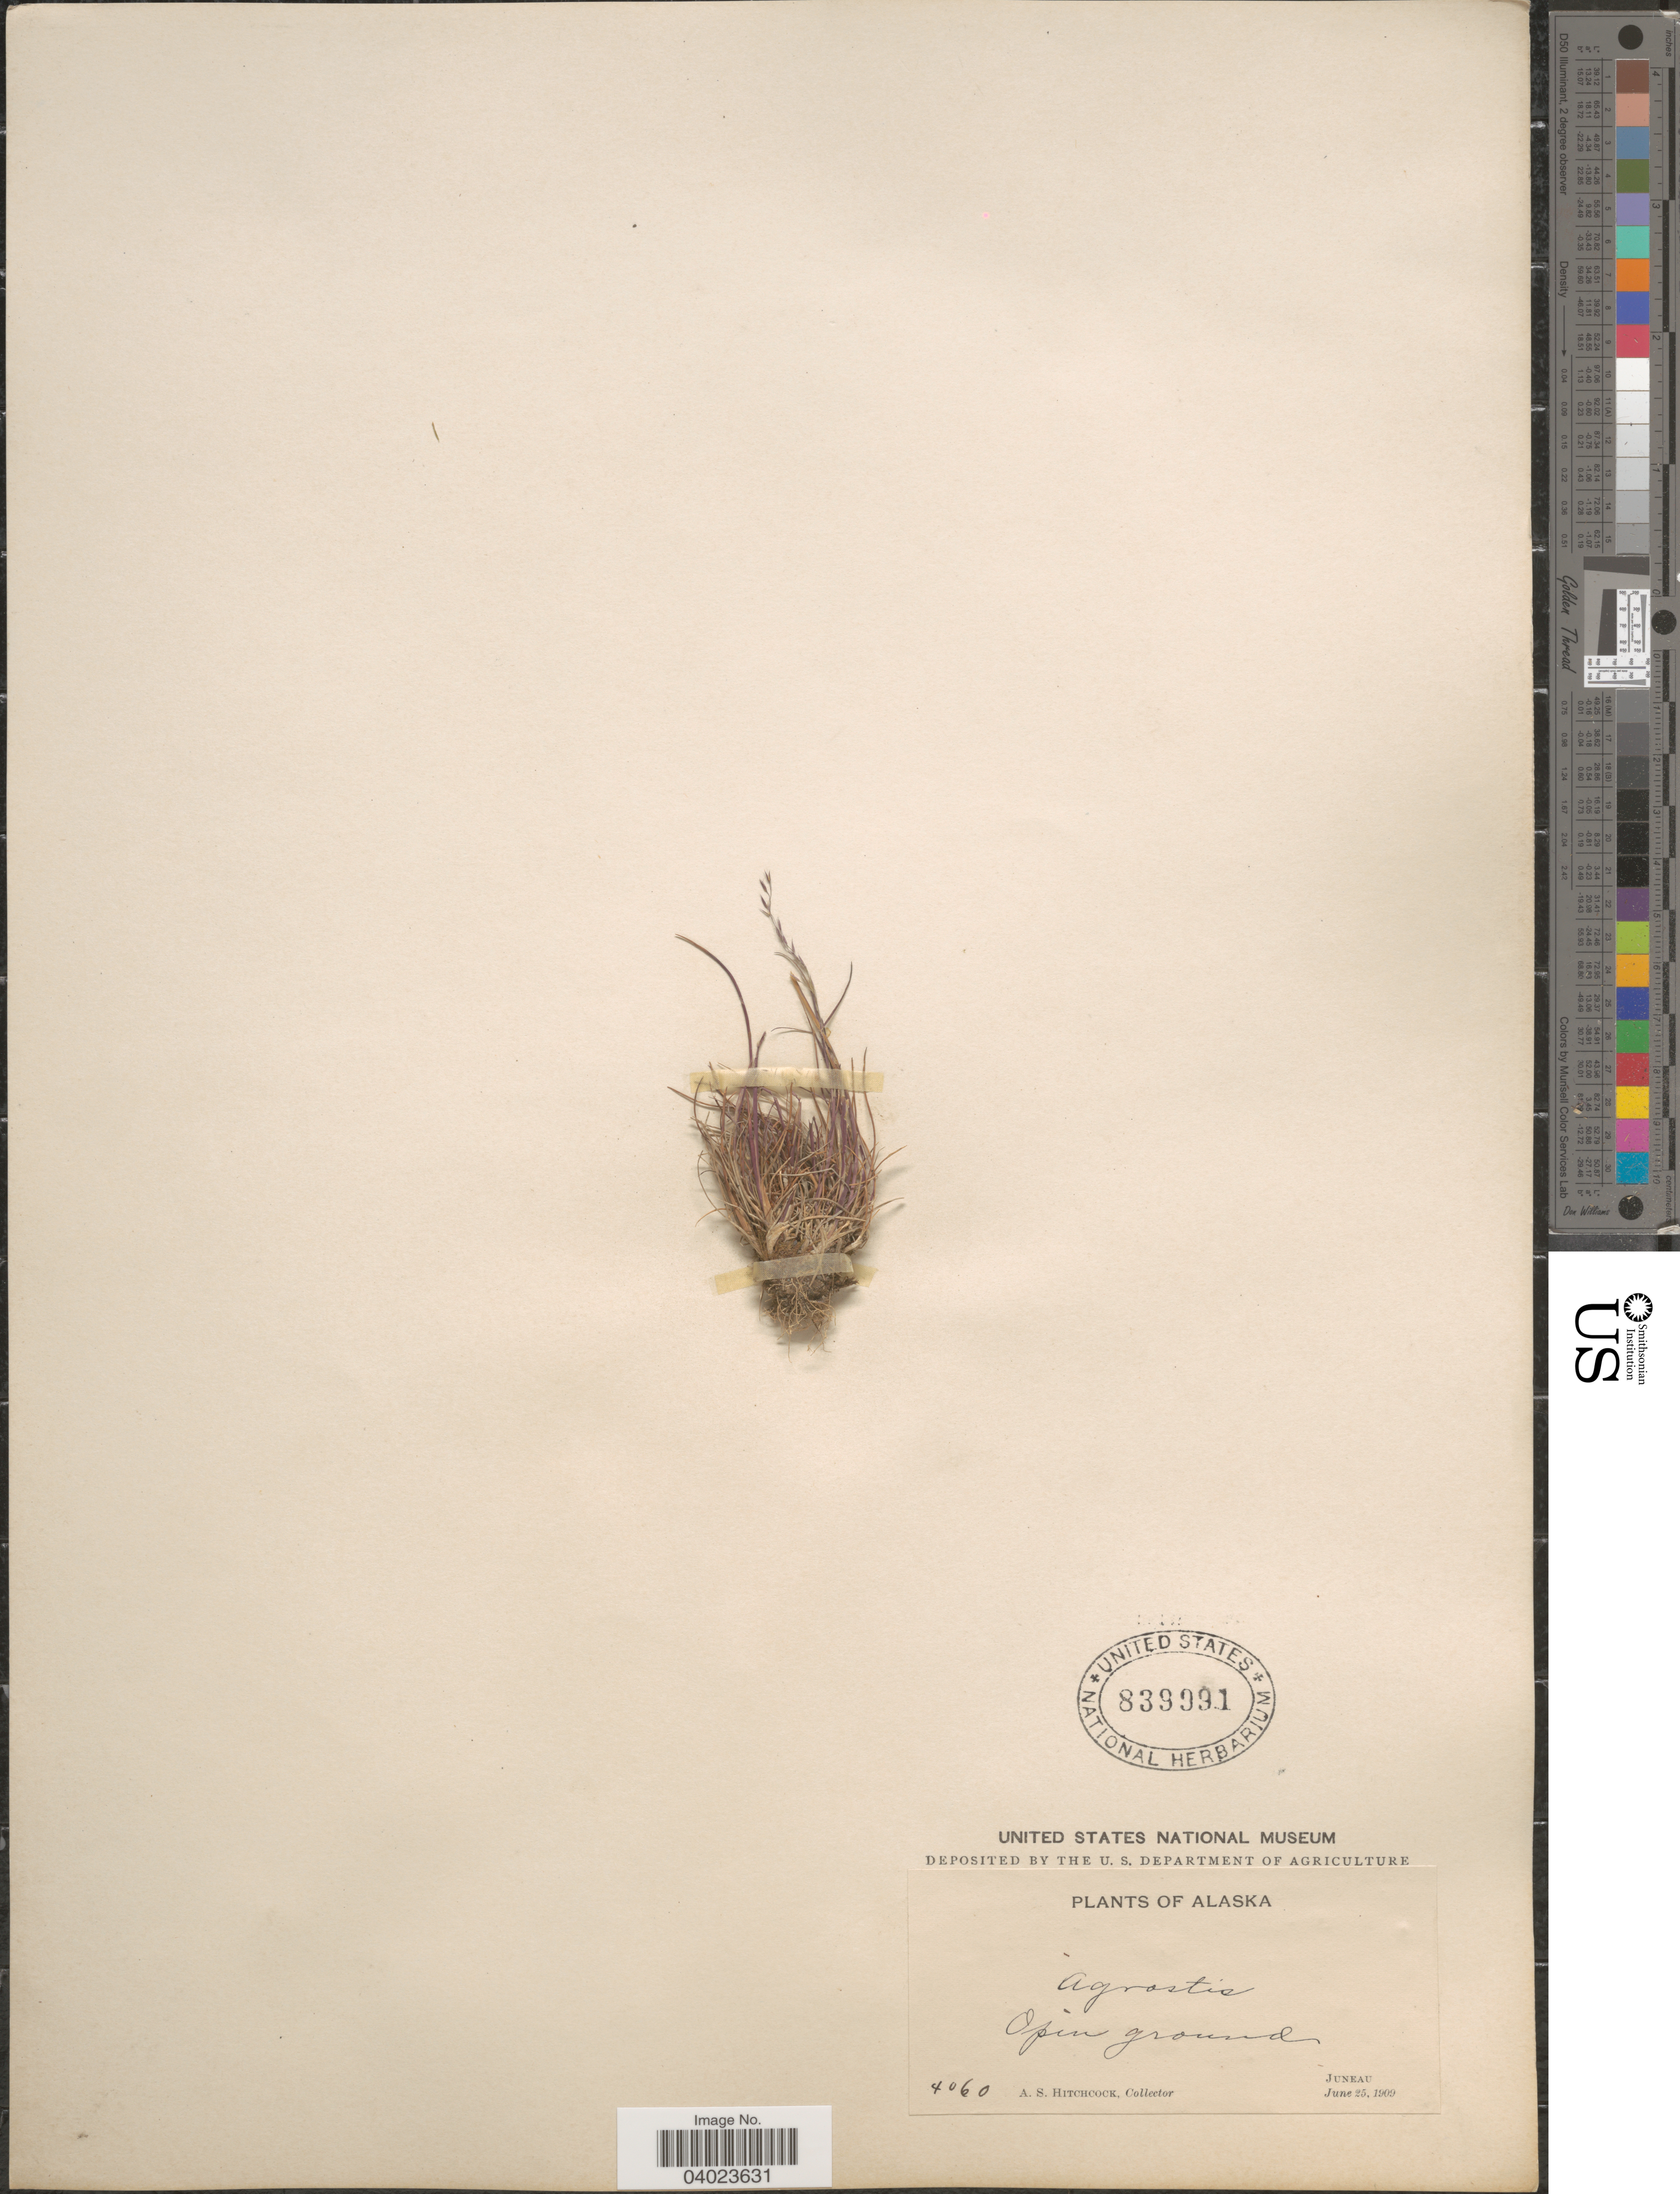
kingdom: Plantae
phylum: Tracheophyta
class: Liliopsida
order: Poales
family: Poaceae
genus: Agrostis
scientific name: Agrostis sp.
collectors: A. S. Hitchcock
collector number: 4060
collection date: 1909-06-25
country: United States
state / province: Alaska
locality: Juneau.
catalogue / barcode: US 839991